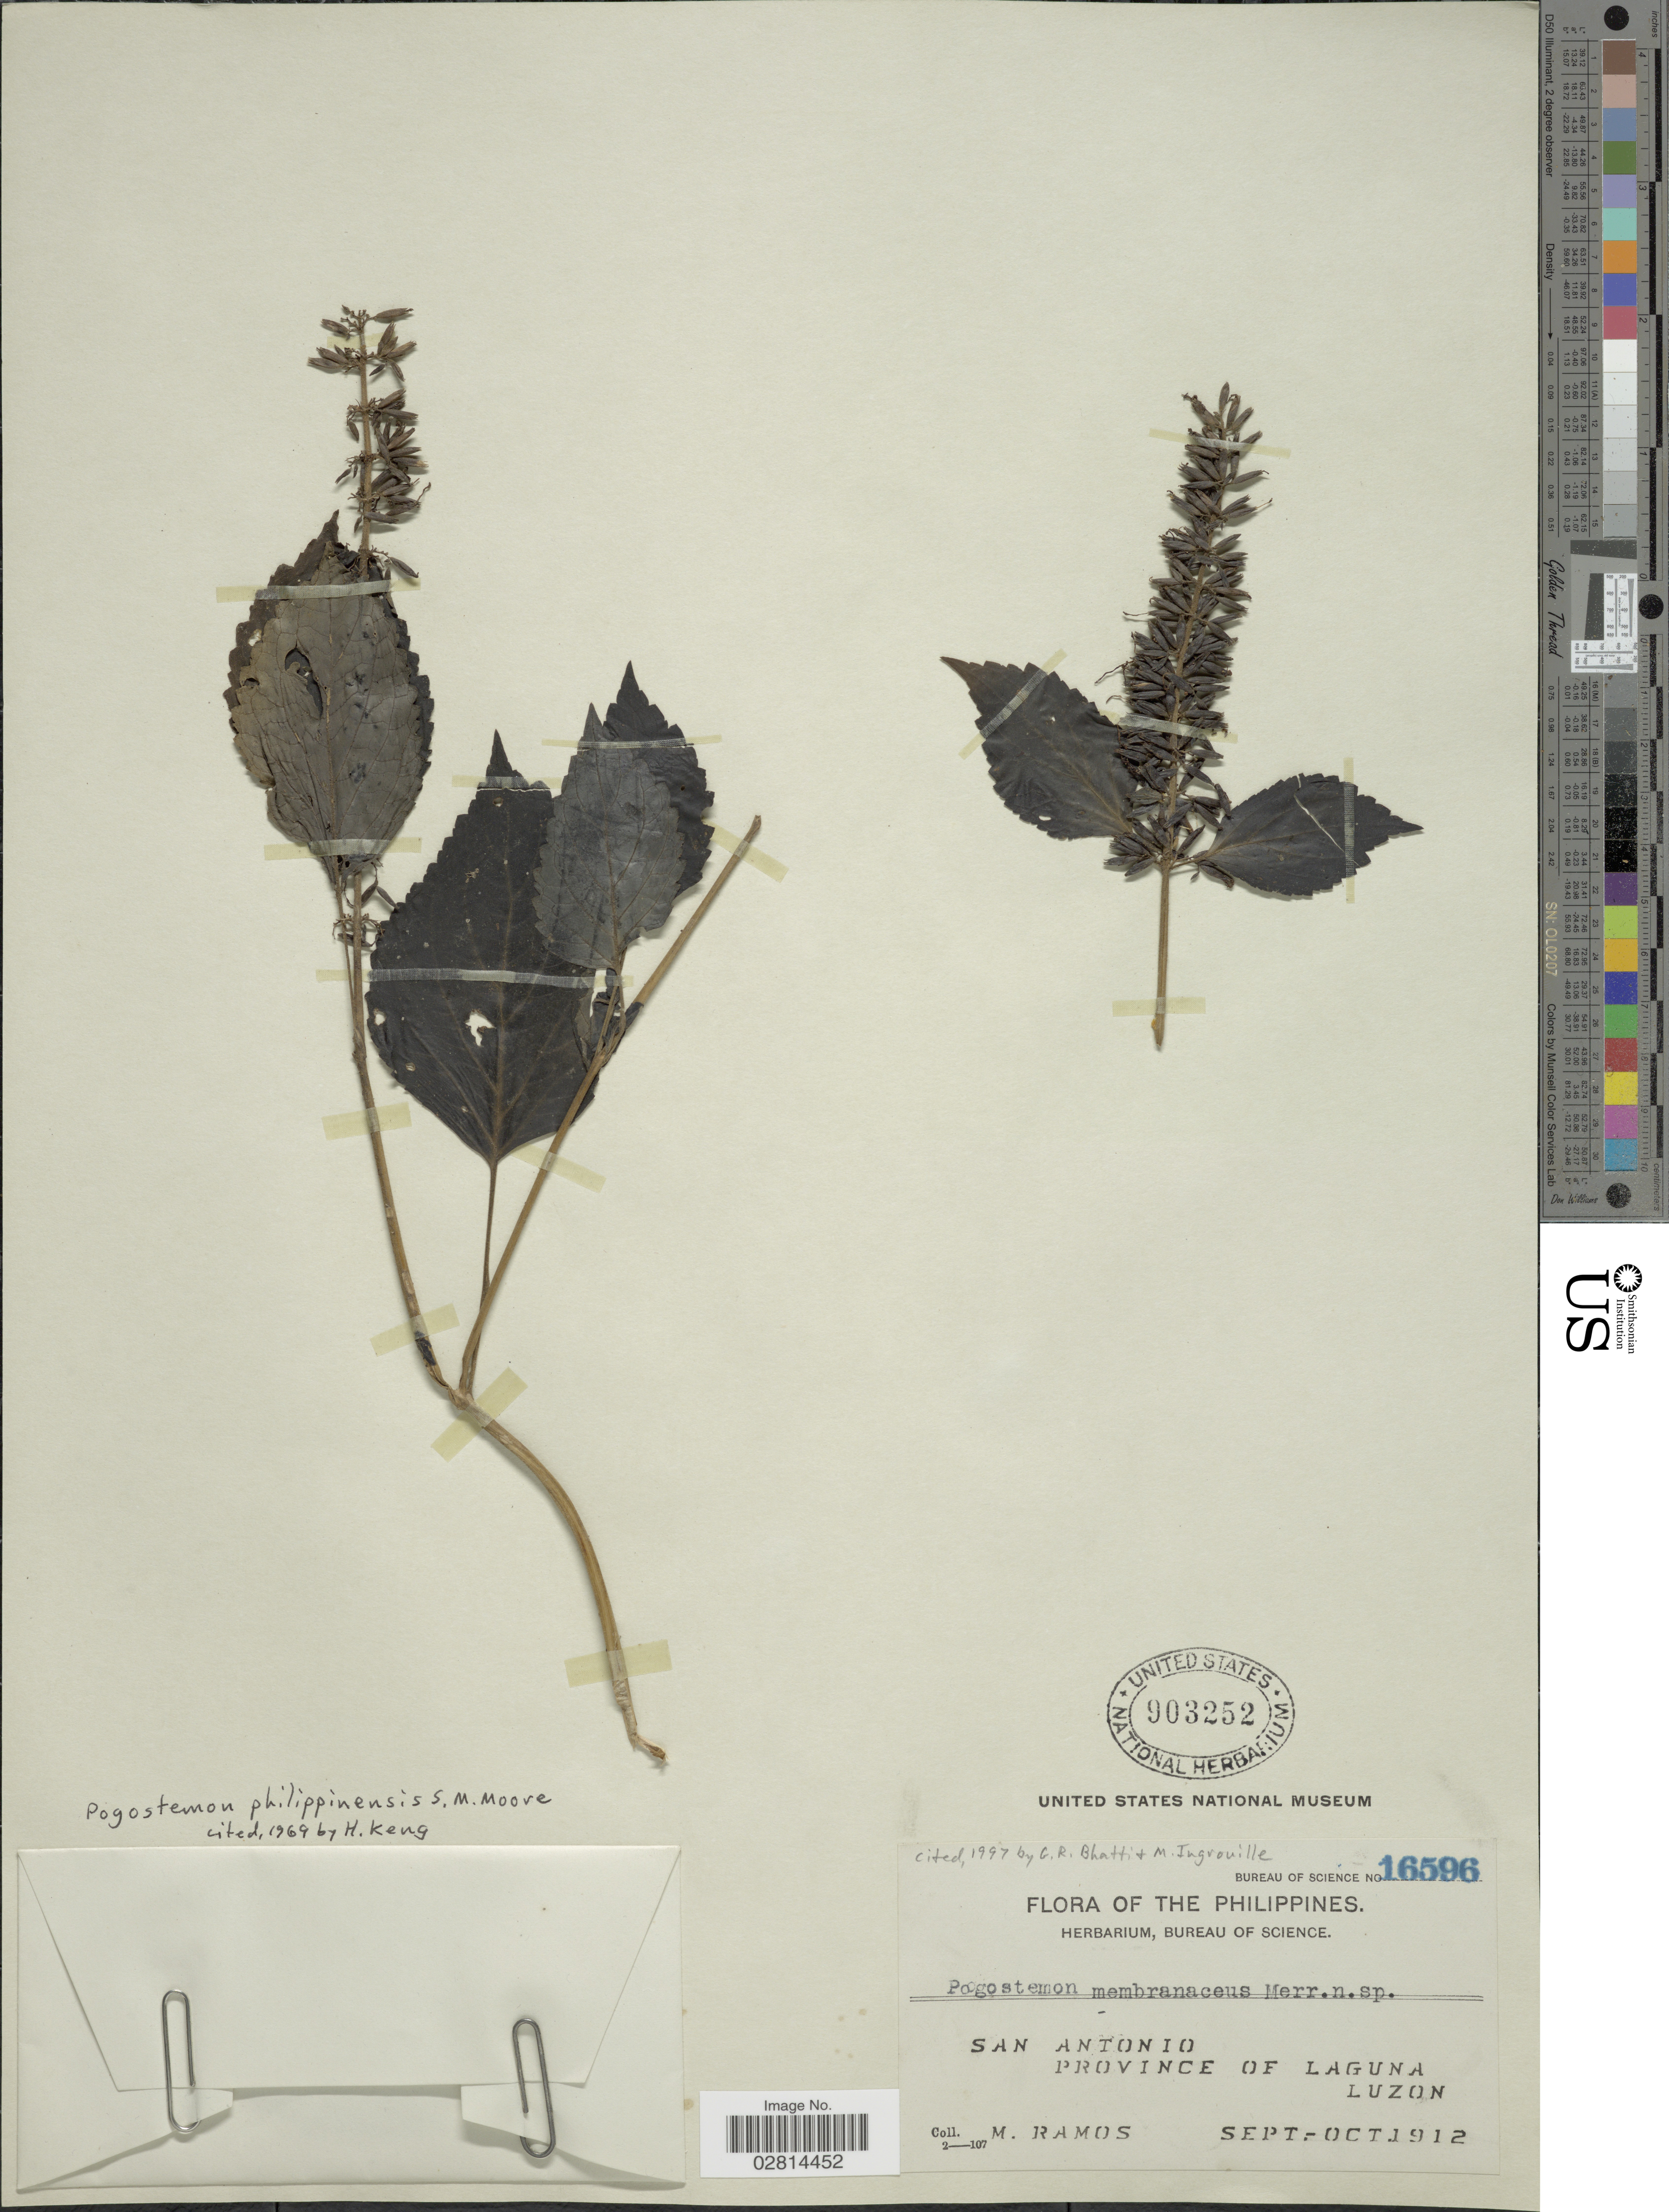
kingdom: Plantae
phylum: Tracheophyta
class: Magnoliopsida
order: Lamiales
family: Lamiaceae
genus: Pogostemon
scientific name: Pogostemon membranaceus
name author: Merr.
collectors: M. Ramos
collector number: Bureau of Science 16596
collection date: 1912-09/1912-10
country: Philippines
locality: San Antonio. Province of Laguna. Luzon.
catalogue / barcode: US 903252